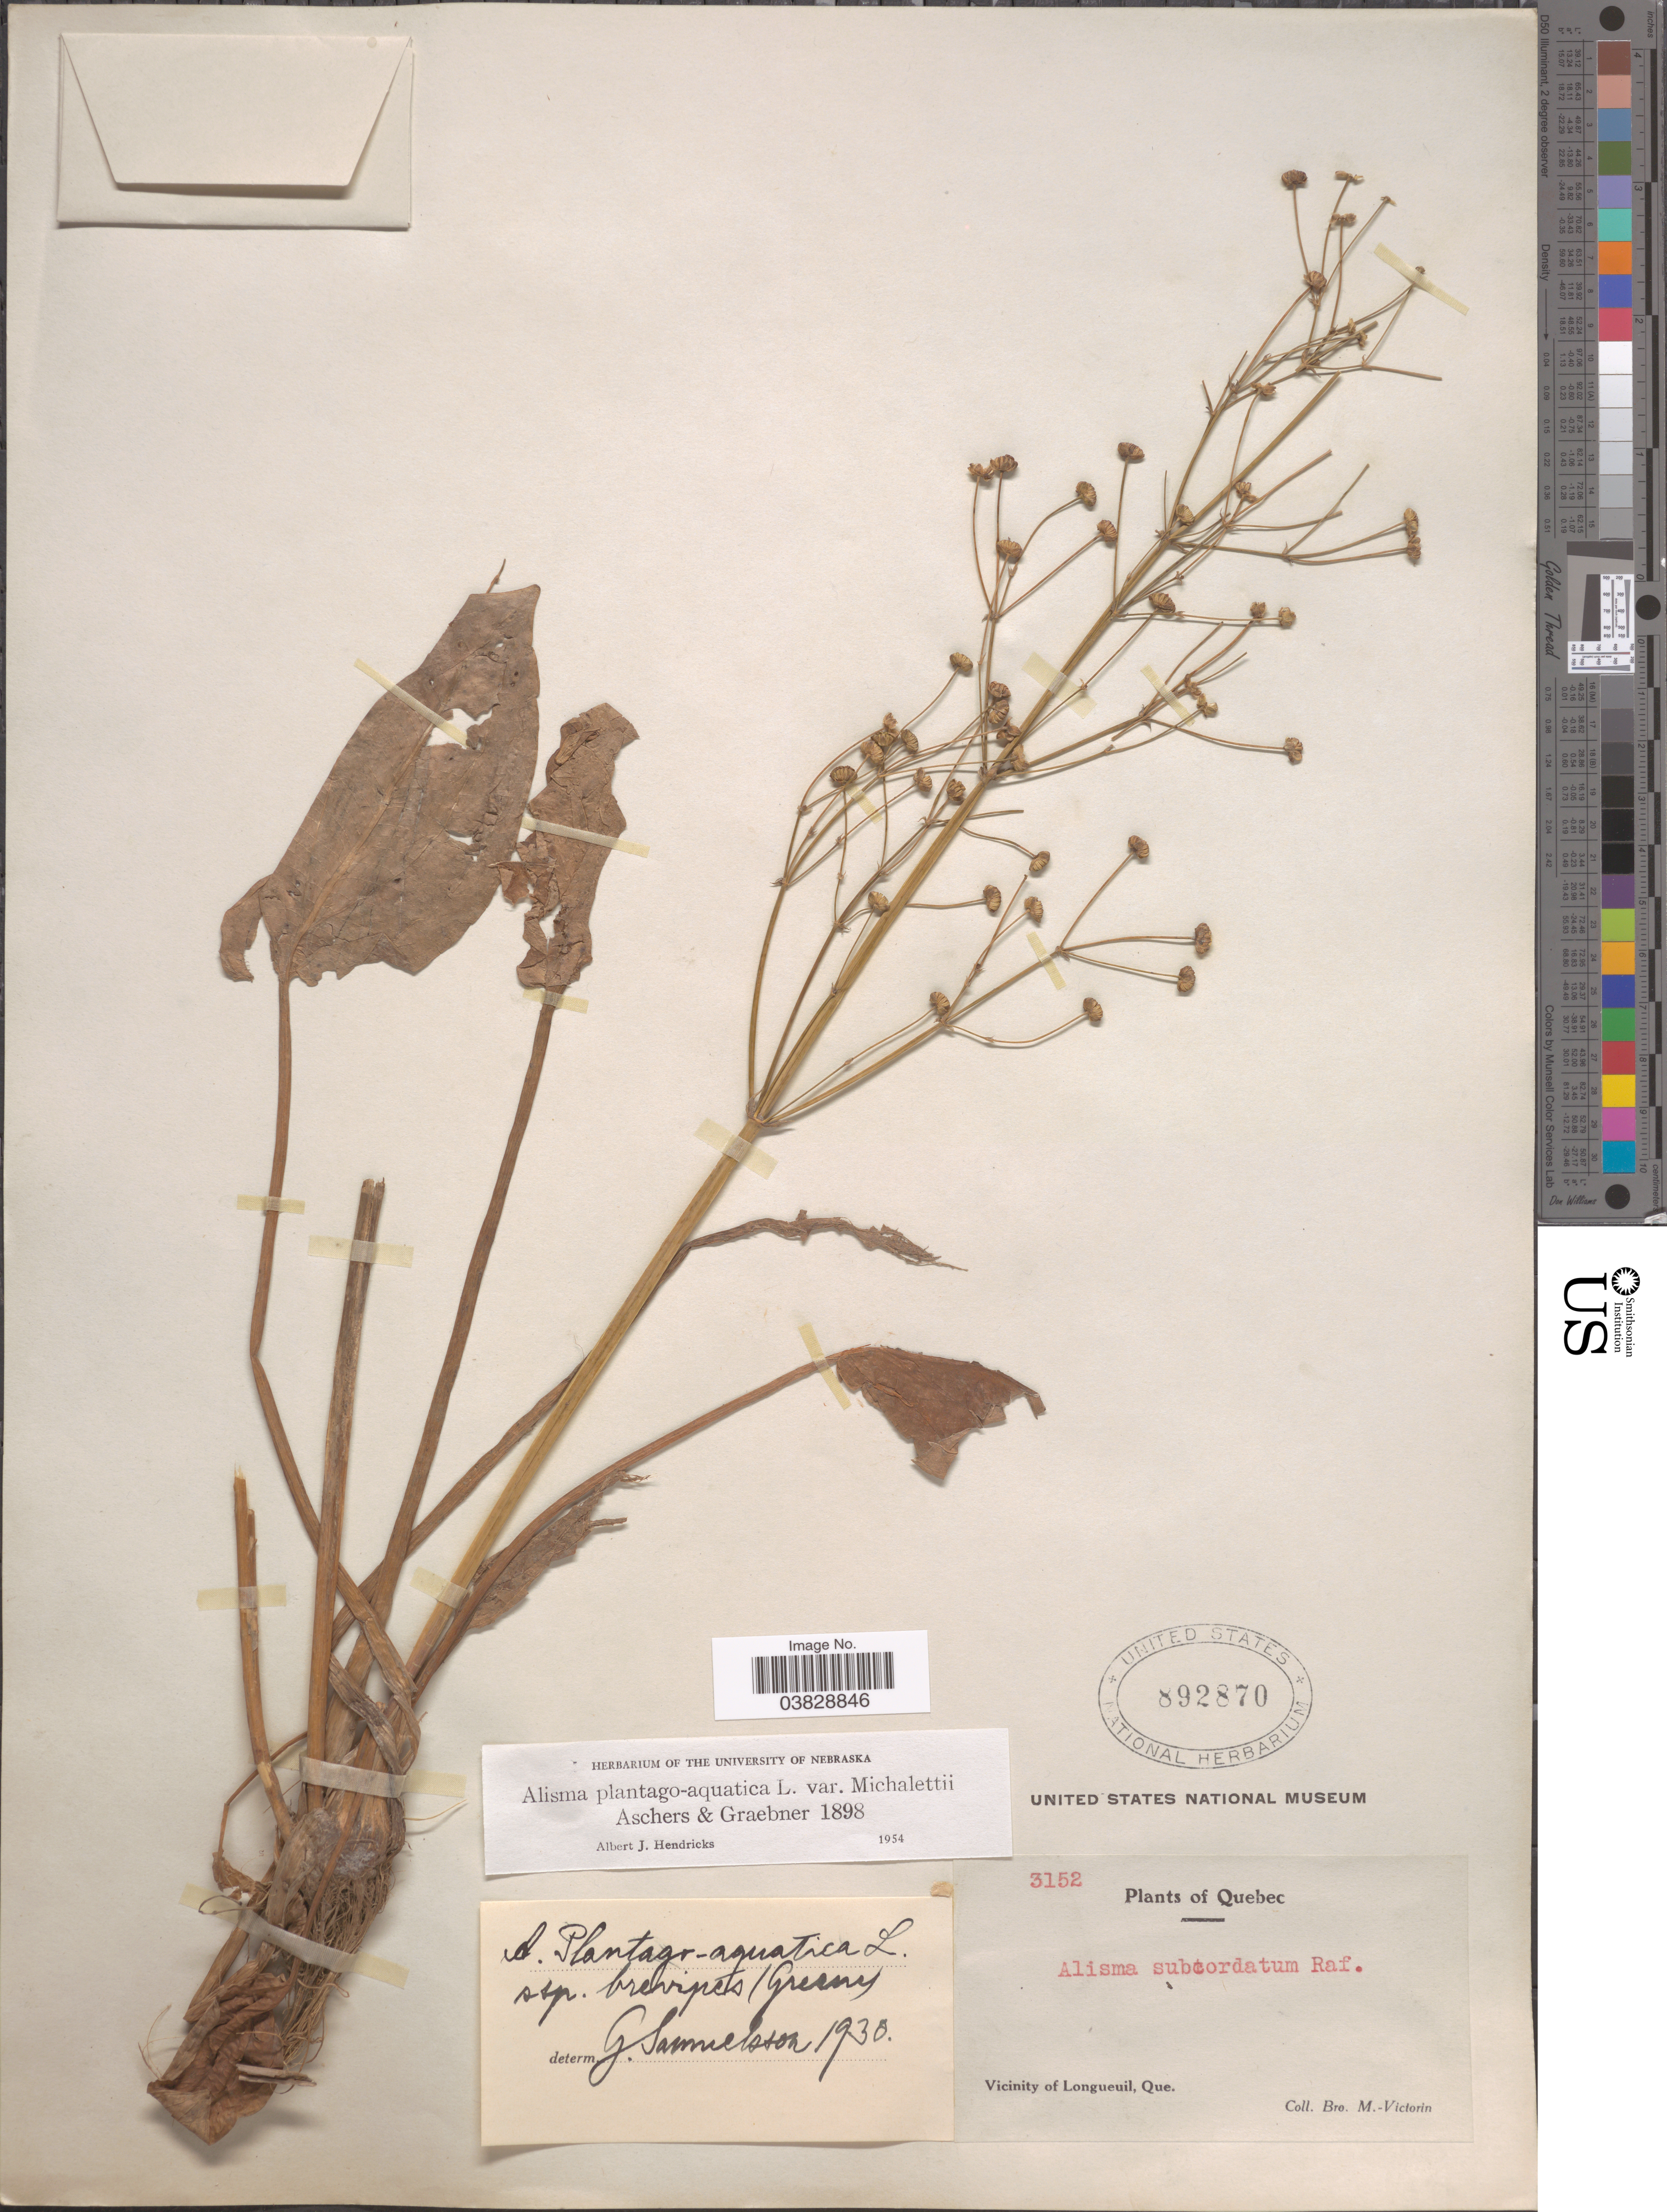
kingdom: Plantae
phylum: Tracheophyta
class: Liliopsida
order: Alismatales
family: Alismataceae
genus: Alisma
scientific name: Alisma plantago-aquatica var. michaletii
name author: (Asch. & Graebn.) Buchenau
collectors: Fr. Marie-Victorin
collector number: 3152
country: Canada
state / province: Quebec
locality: Vicinity of Longueuil.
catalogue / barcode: US 892870